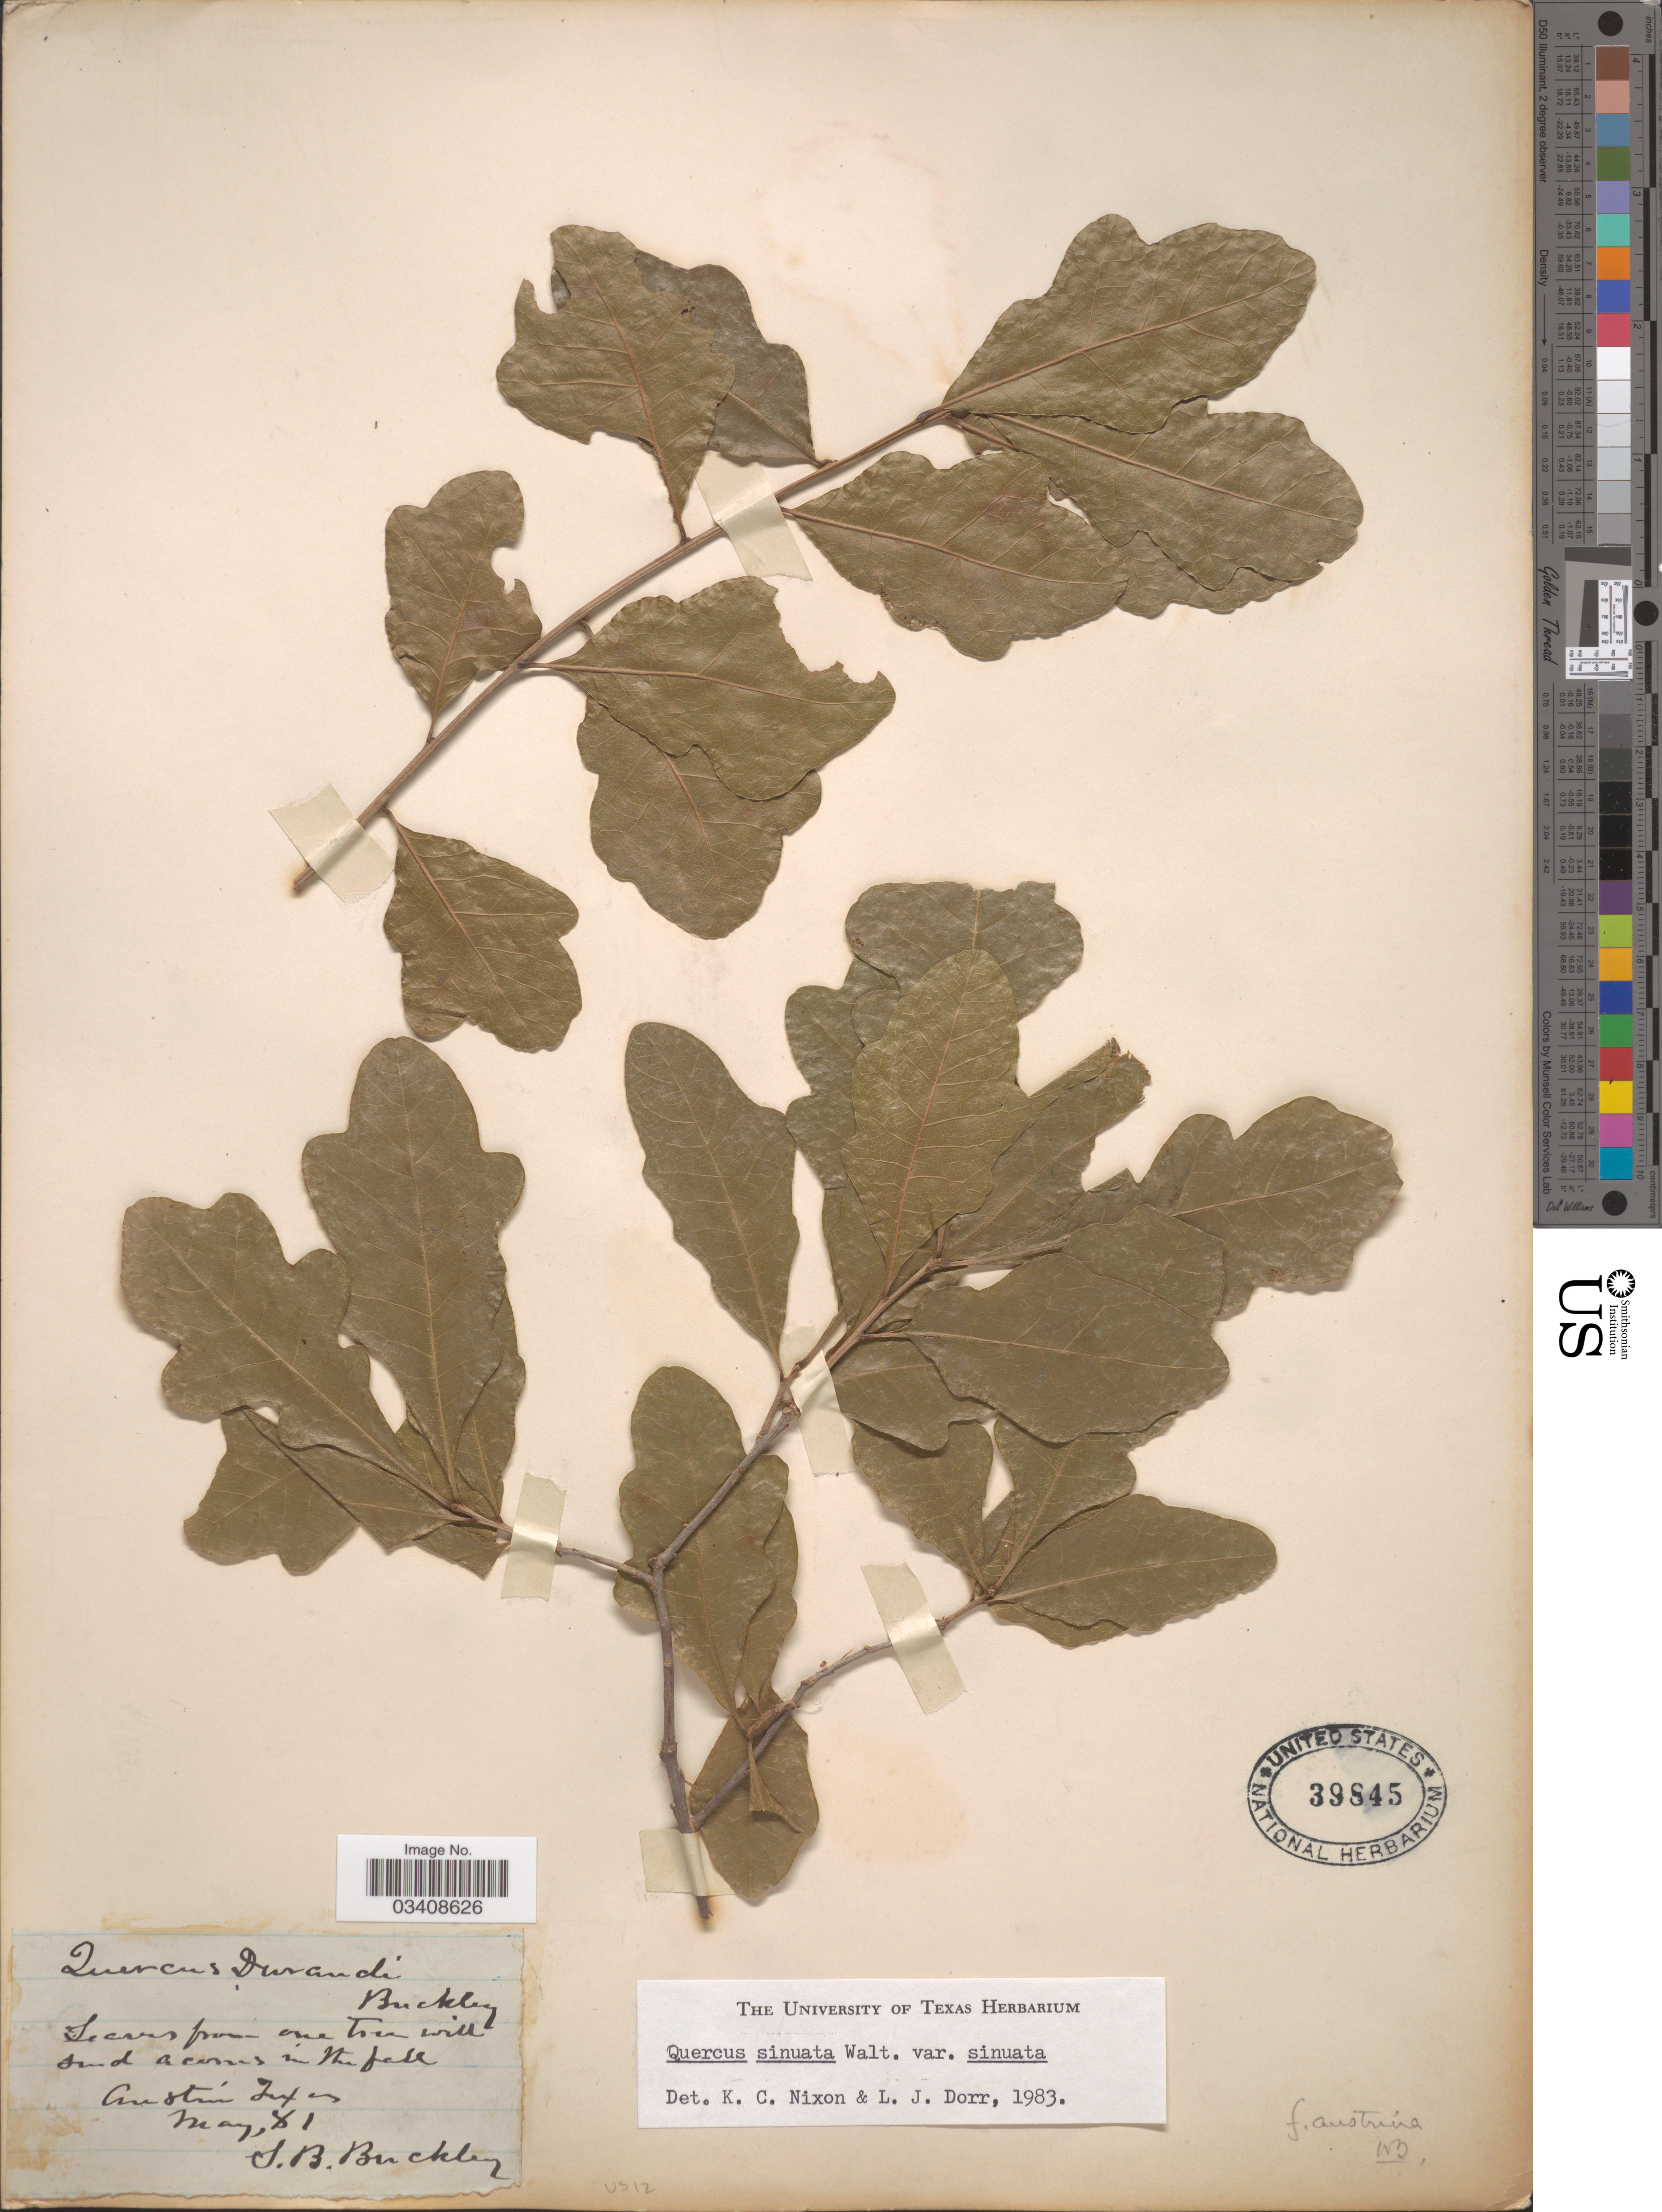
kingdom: Plantae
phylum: Tracheophyta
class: Magnoliopsida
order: Fagales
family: Fagaceae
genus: Quercus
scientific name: Quercus sinuata var. sinuata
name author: Walter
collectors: S. B. Buckley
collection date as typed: Transcribed d/m/y: /5/81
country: United States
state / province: Texas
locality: Austin.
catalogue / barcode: US 39845